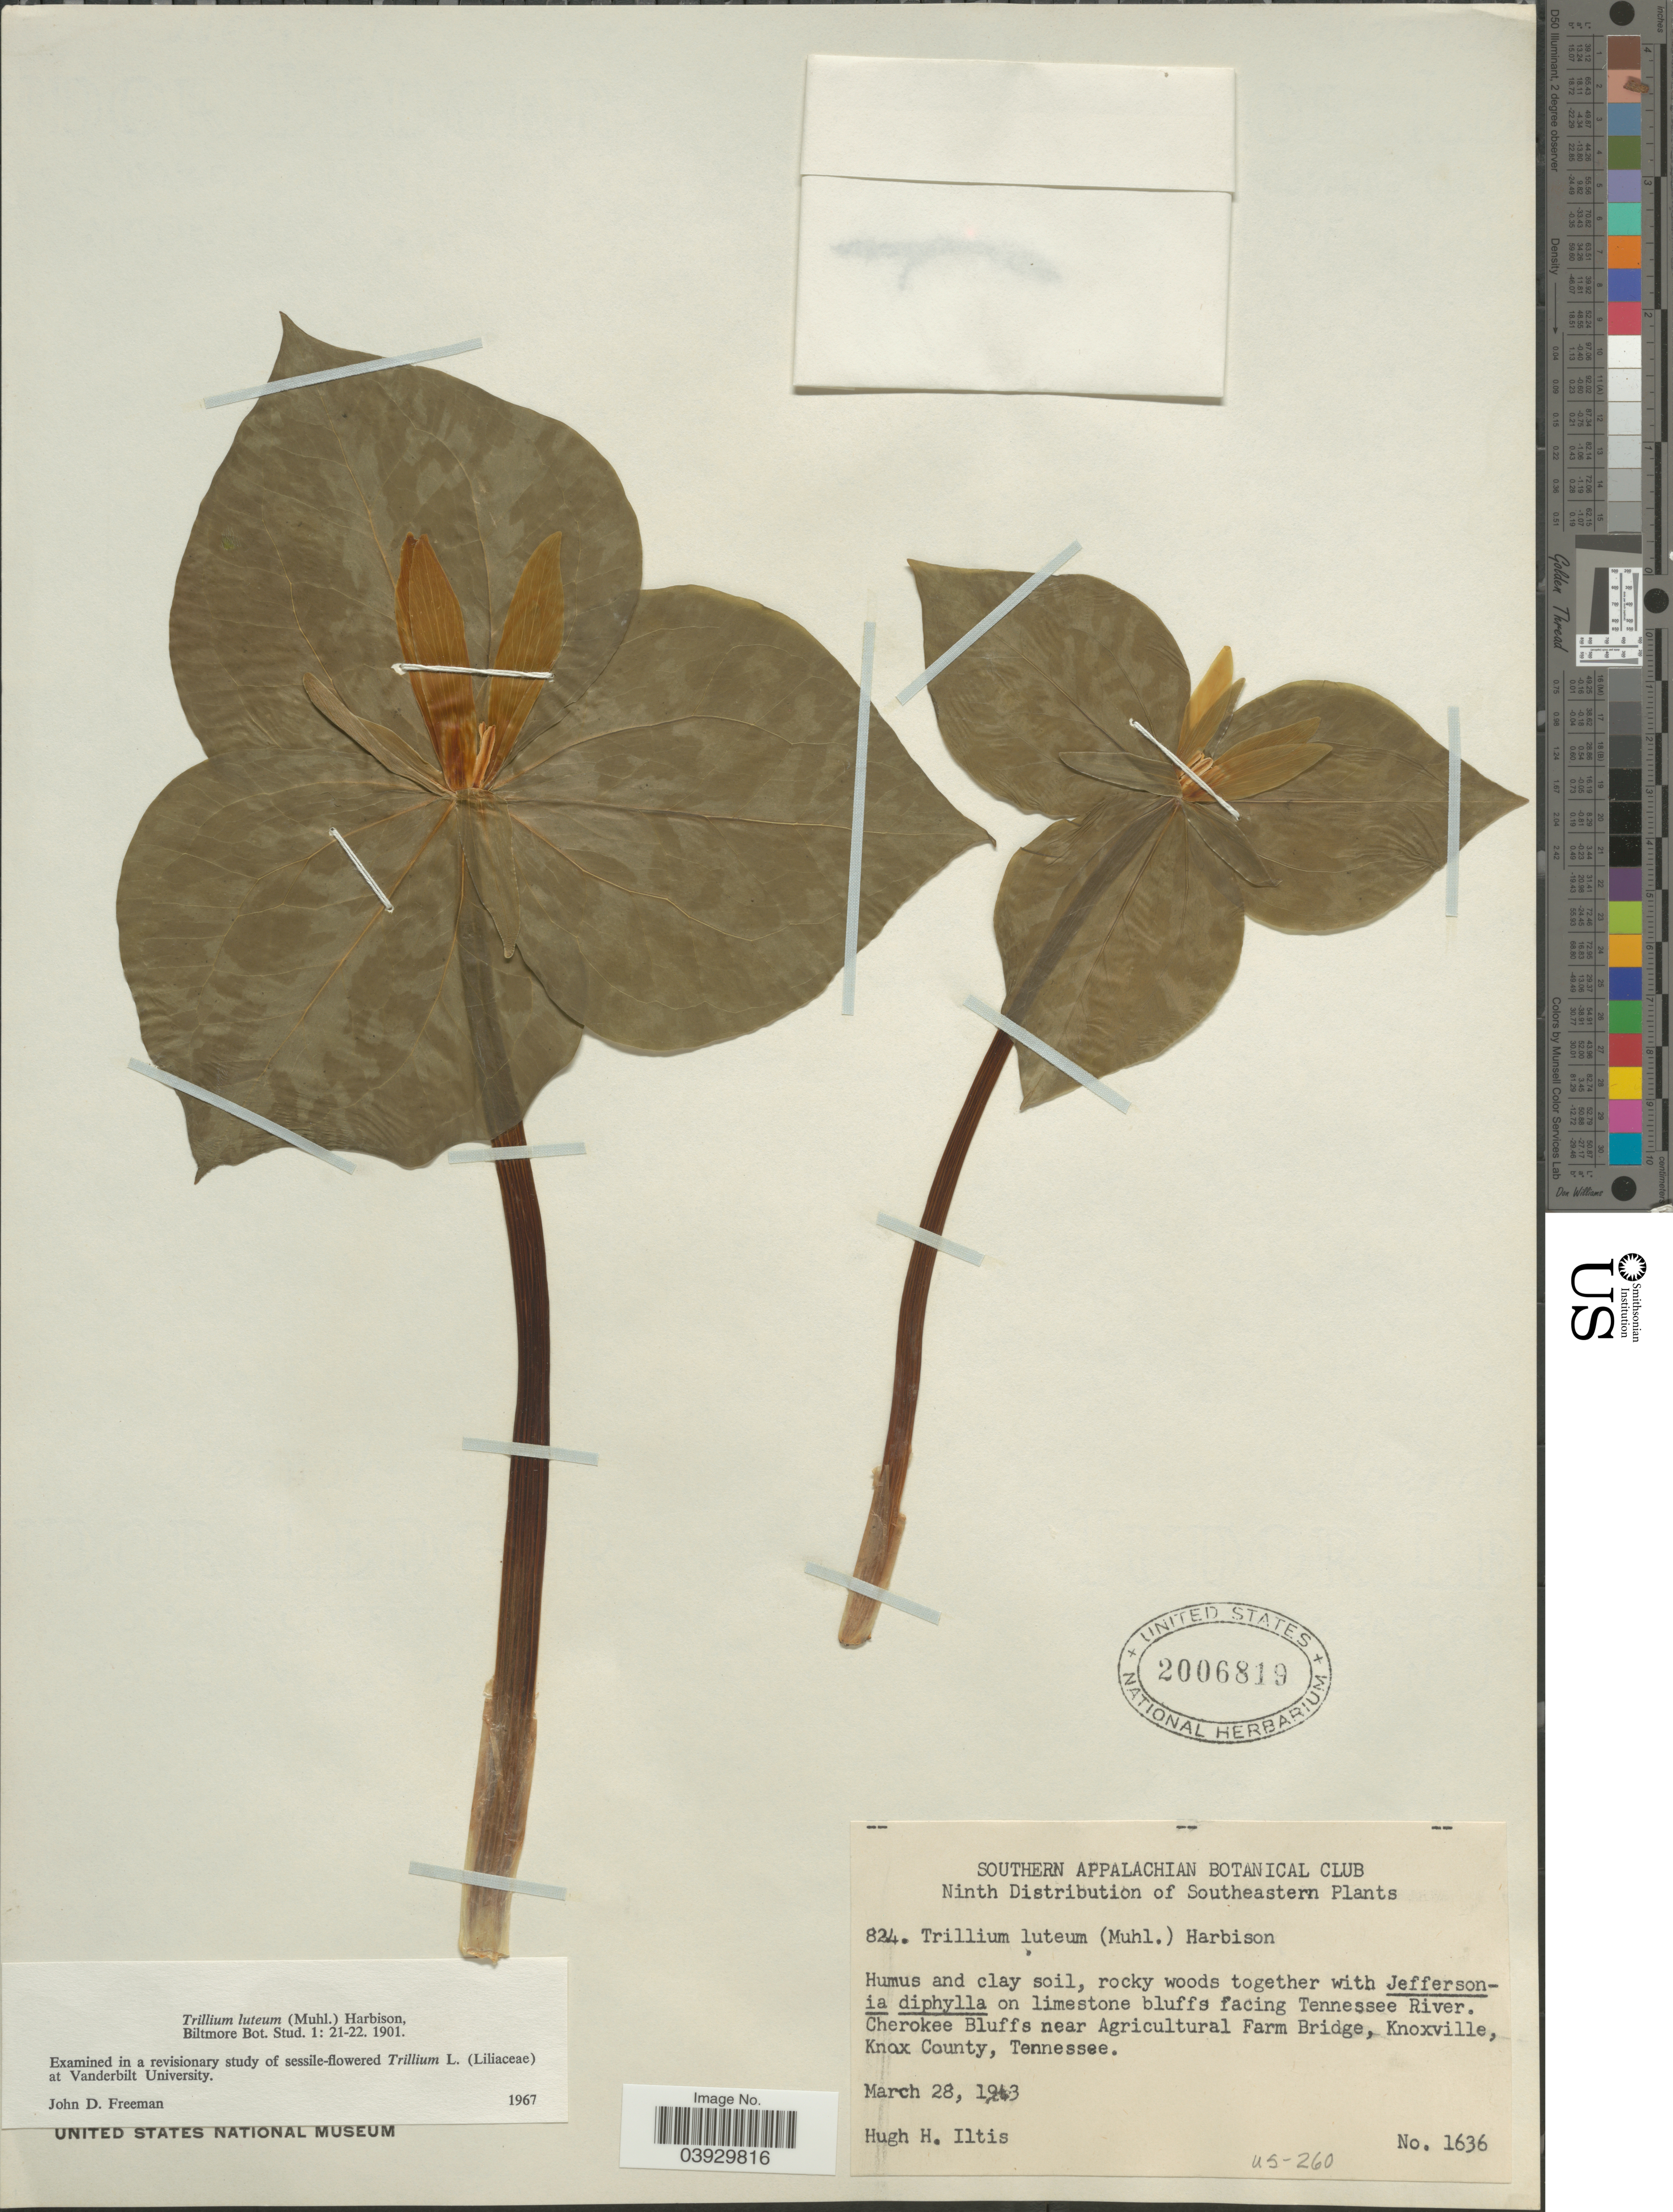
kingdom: Plantae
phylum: Tracheophyta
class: Liliopsida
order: Liliales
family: Melanthiaceae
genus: Trillium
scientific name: Trillium luteum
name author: Harb.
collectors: H. Iltis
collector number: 1636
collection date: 1943-03-28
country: United States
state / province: Tennessee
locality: Southeastern. On limestone bluffs facing Tennessee River. Cherokee Bluffs near Agricultural Farm Bridge, Knoxville, Knox County.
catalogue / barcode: US 2006819